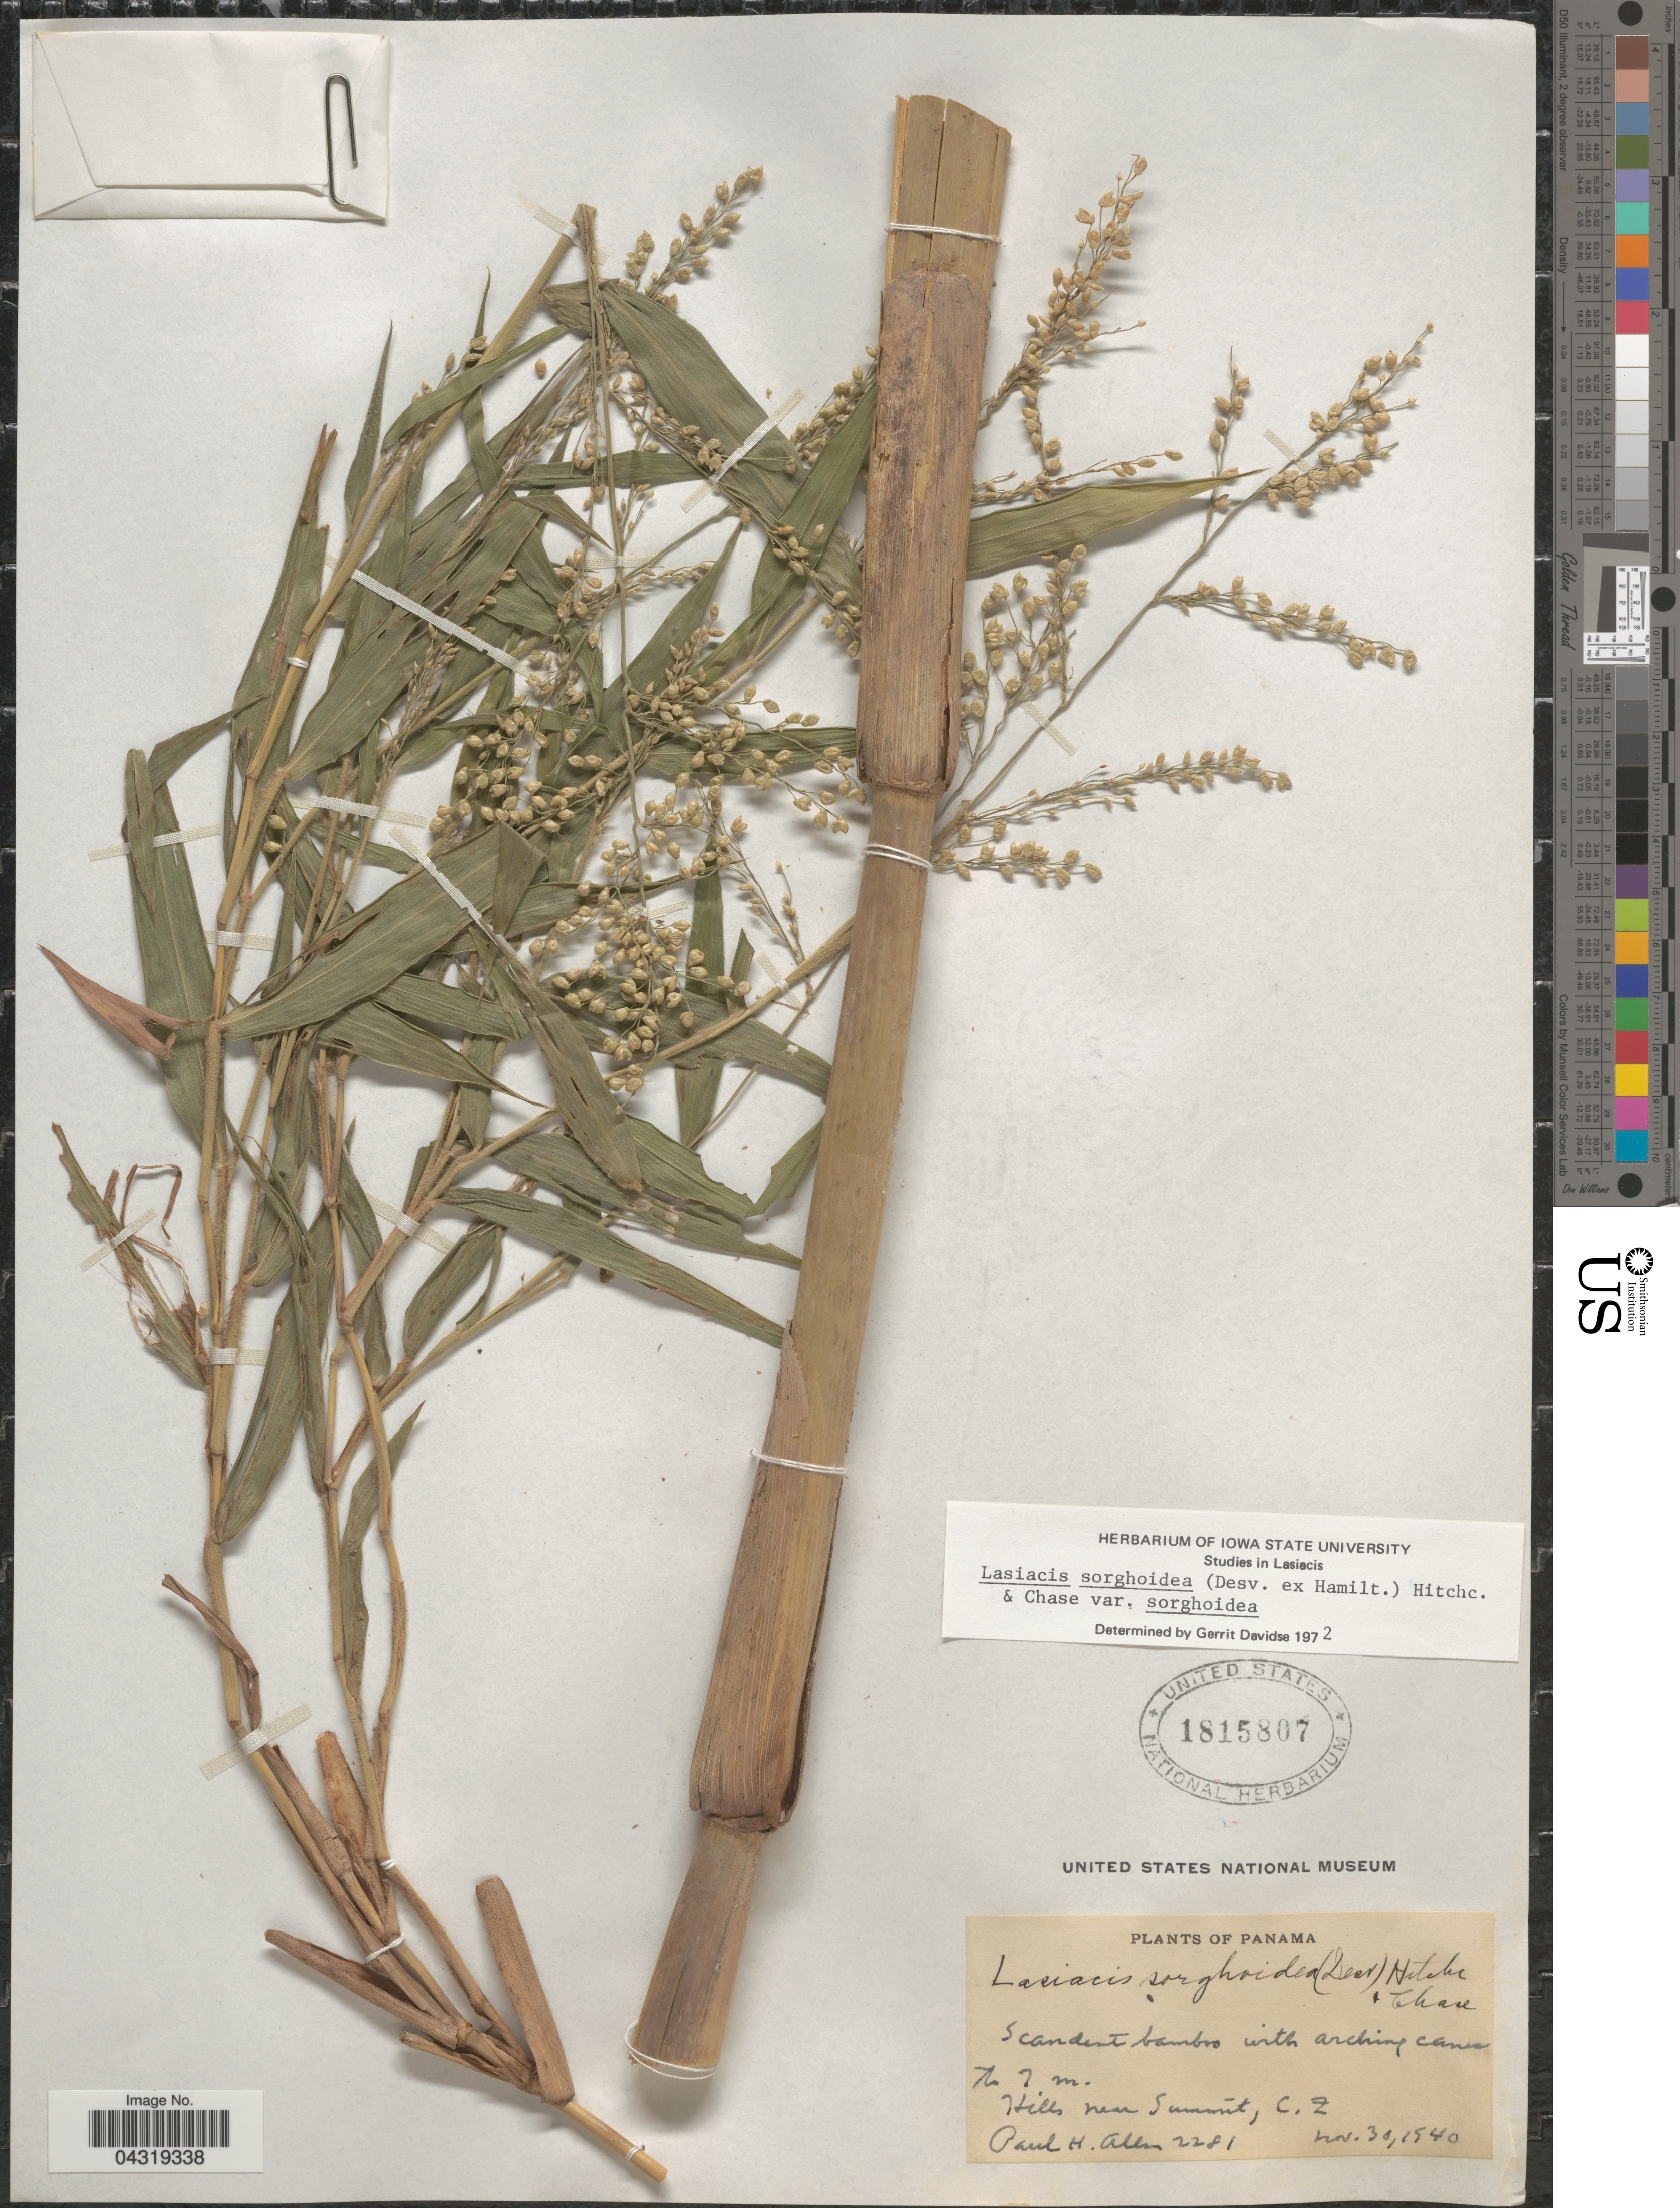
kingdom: Plantae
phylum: Tracheophyta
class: Liliopsida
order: Poales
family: Poaceae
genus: Lasiacis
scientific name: Lasiacis sorghoidea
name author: (Desv. ex Ham.) Hitchc. & Chase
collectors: P. H. Allen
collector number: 2281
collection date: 1940-11-30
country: Panama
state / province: Colón / Panamá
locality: Hills near Summit, C. Z.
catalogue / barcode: US 1815807